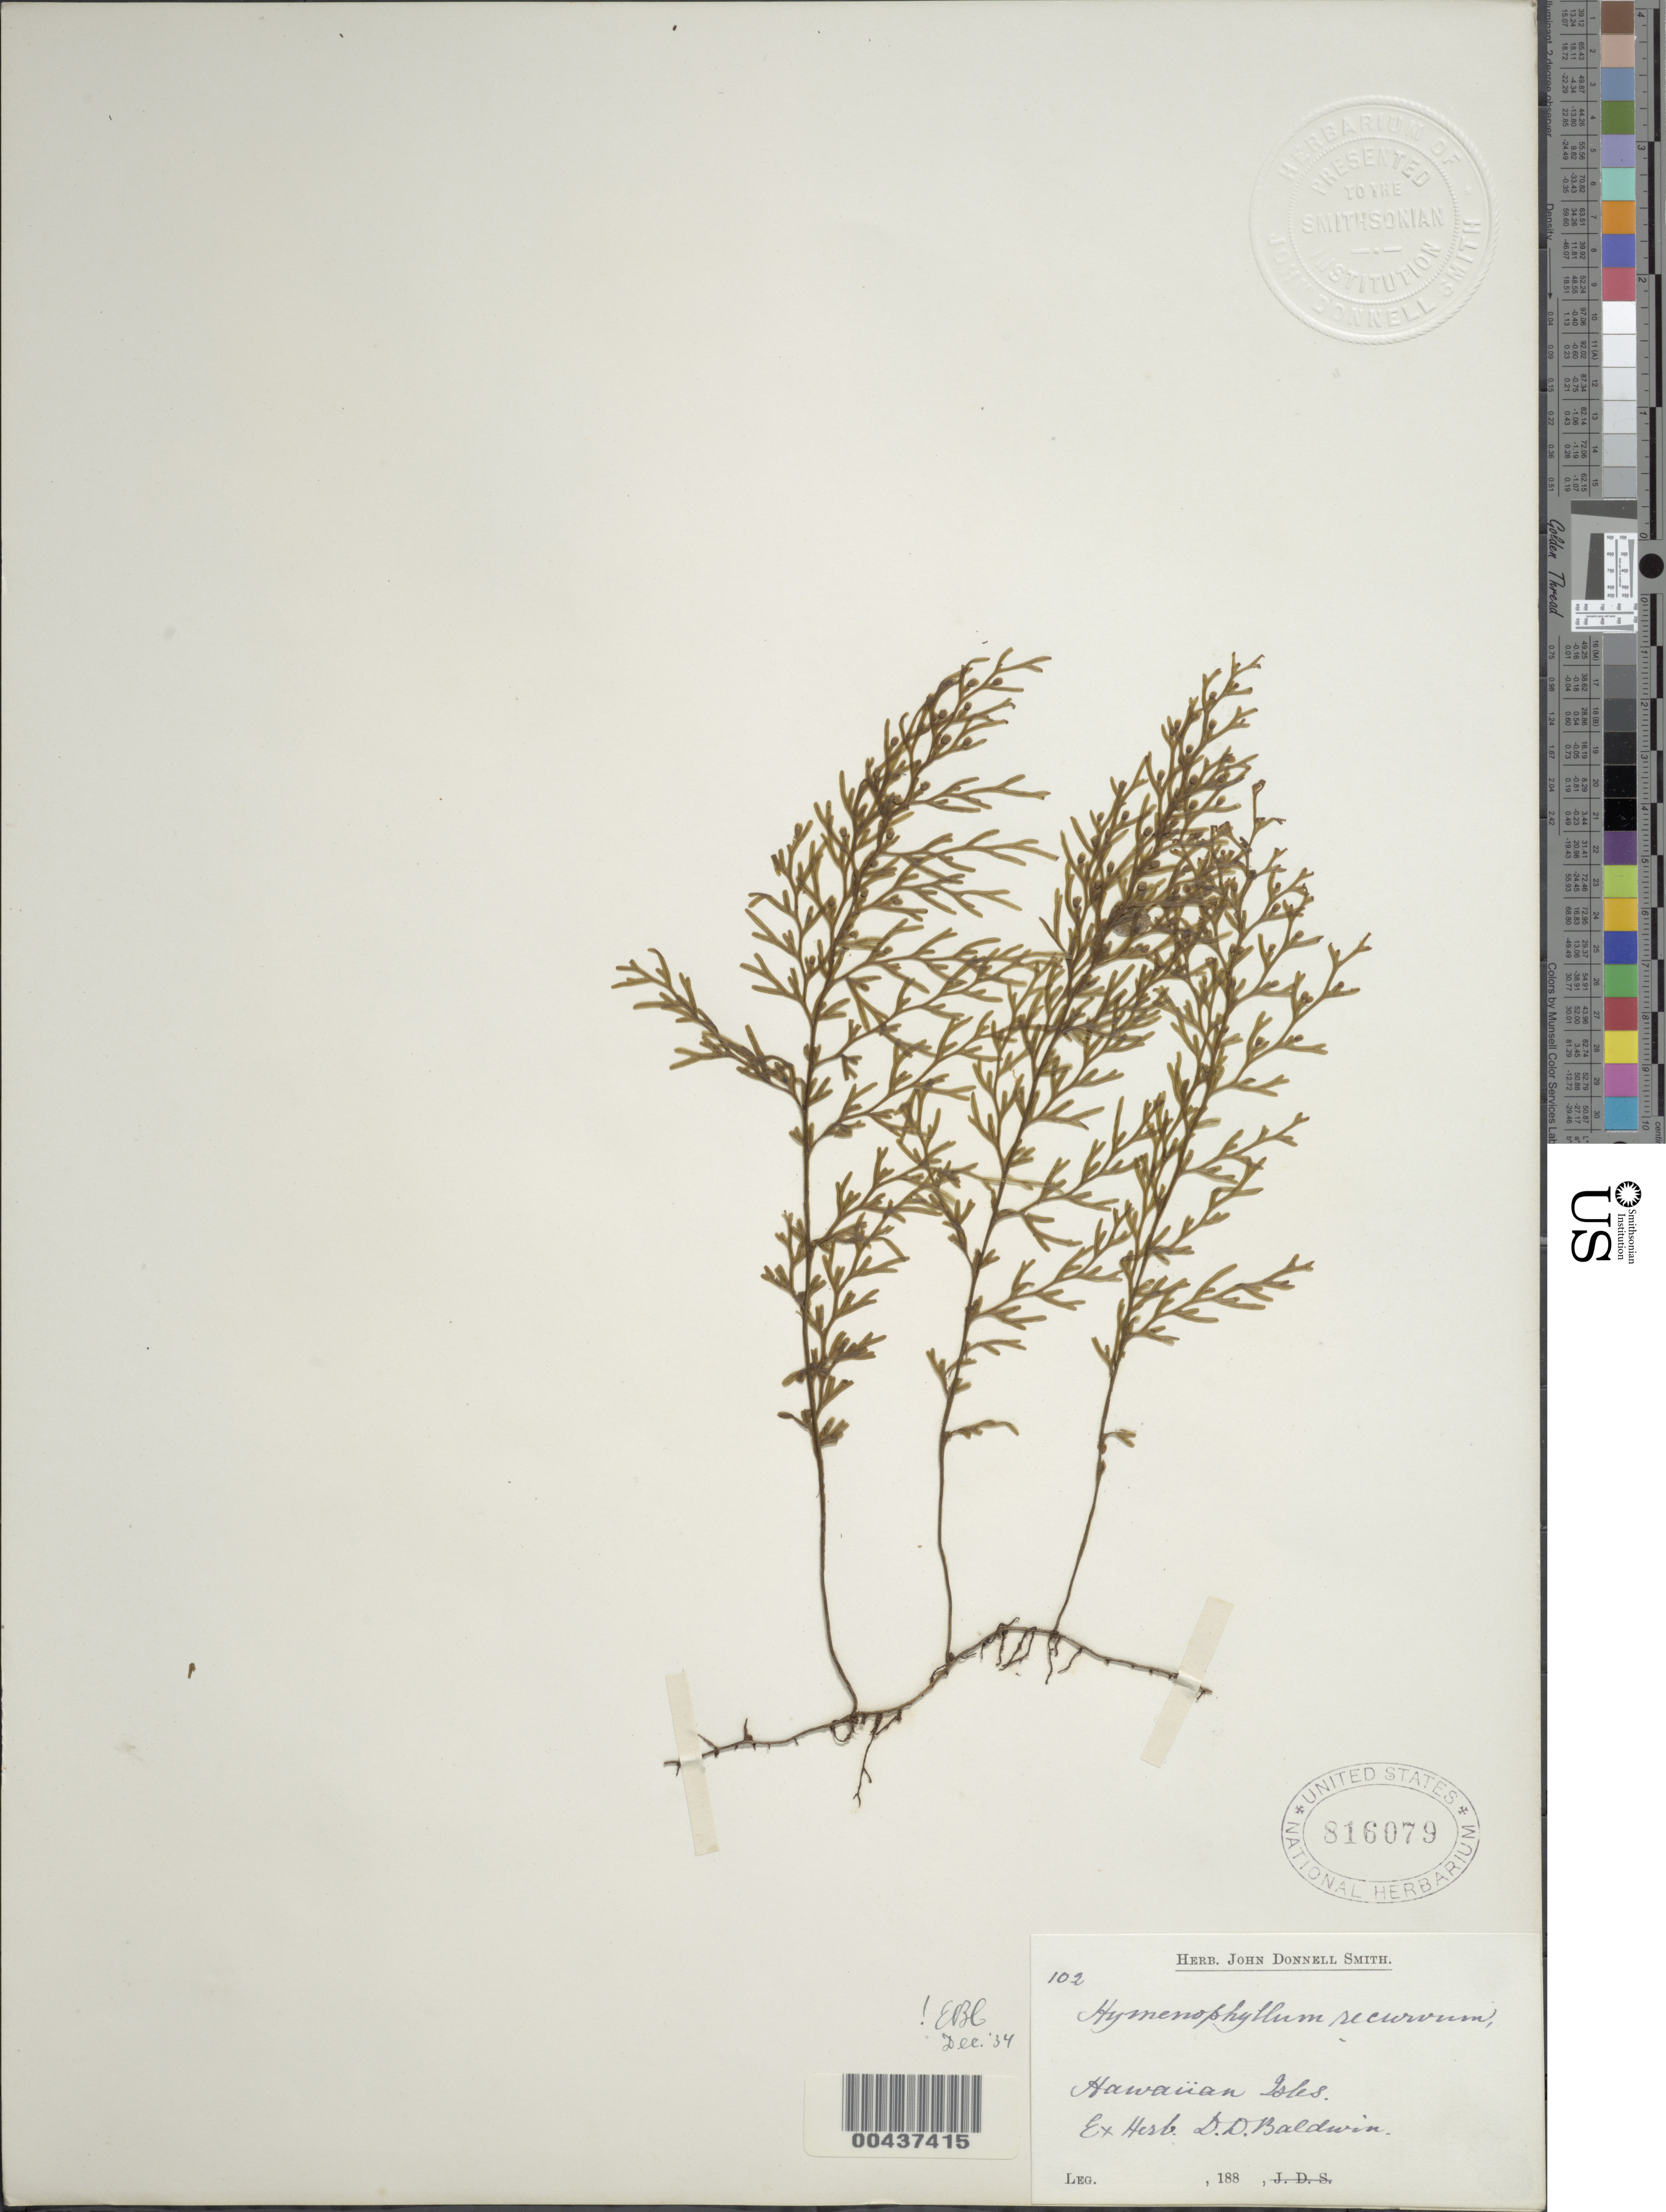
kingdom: Plantae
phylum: Tracheophyta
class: Polypodiopsida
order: Hymenophyllales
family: Hymenophyllaceae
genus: Hymenophyllum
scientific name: Hymenophyllum recurvum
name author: Gaudich.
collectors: D. Baldwin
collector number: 102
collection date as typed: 188-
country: United States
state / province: Hawaii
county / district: Hawaii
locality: Hawaiian Isles.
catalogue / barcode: US 816079